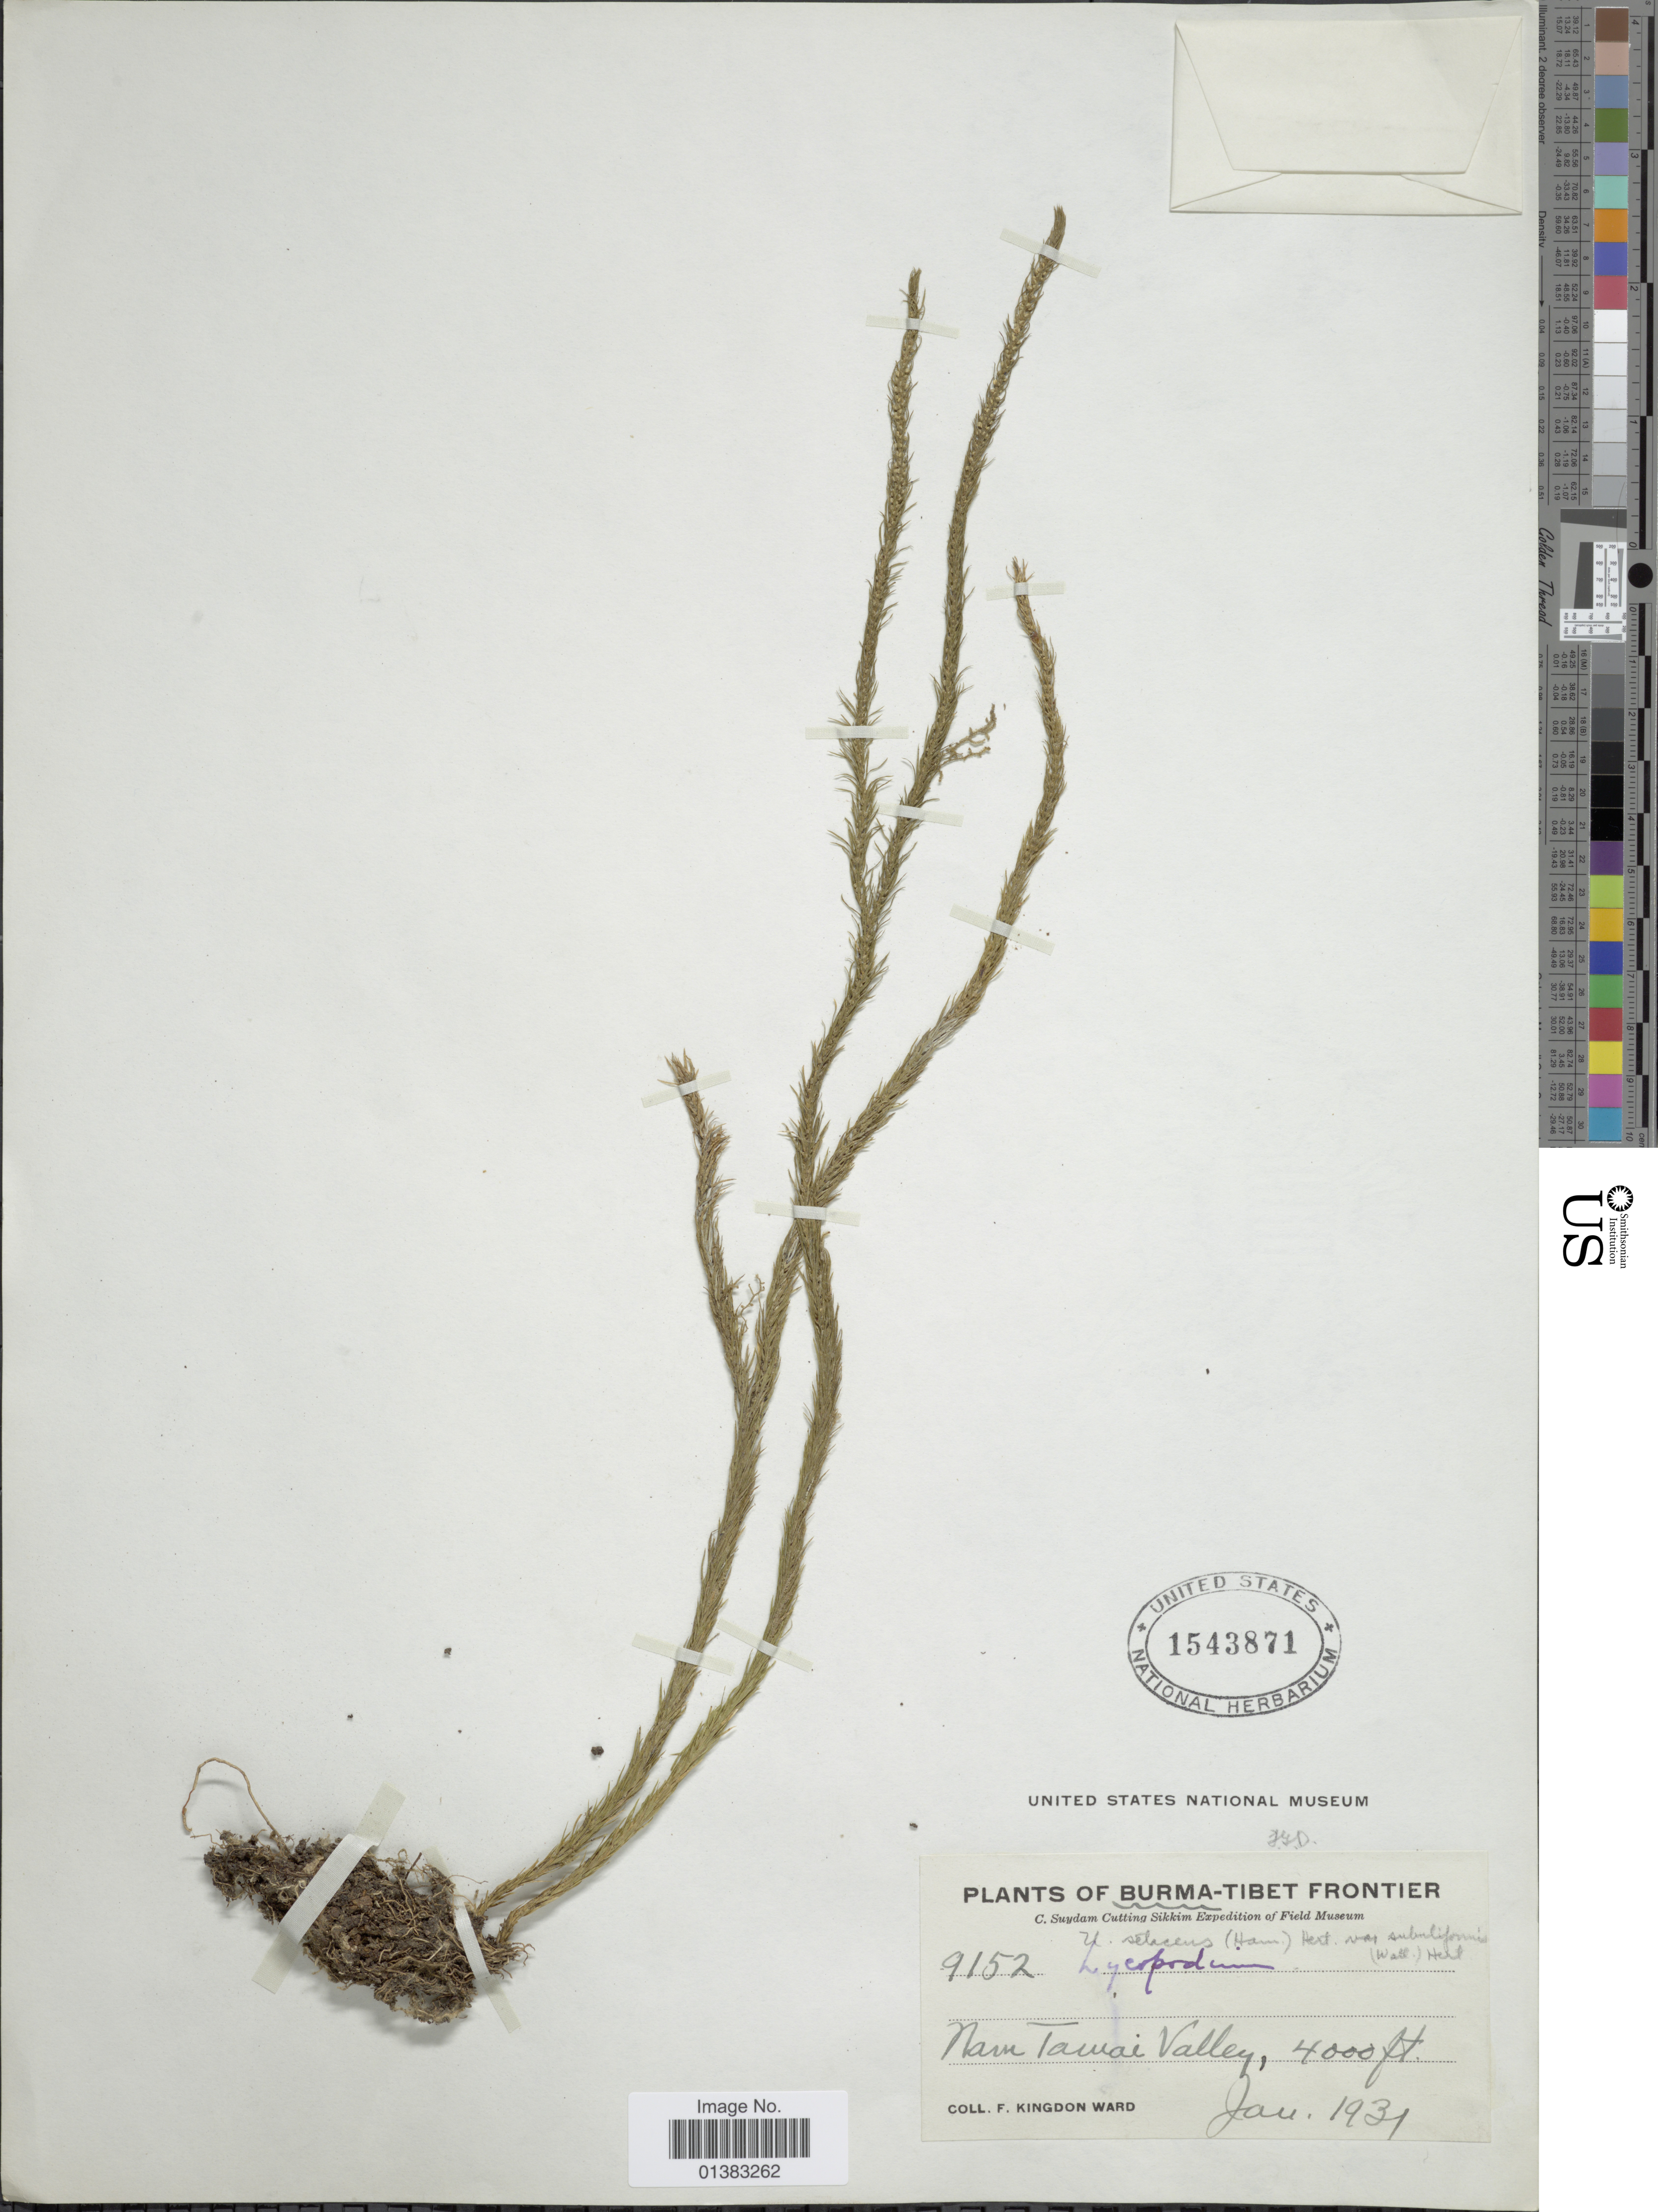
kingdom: Plantae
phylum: Tracheophyta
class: Lycopodiopsida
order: Lycopodiales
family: Lycopodiaceae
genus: Phlegmariurus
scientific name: Phlegmariurus pulcherrimus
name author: (Hook. & Grev.) Á. Löve & D. Löve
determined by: Field, A. R.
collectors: F. Kingdon Ward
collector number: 9152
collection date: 1931-01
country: Myanmar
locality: Tibet Frontier, Nam Tawai Valley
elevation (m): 1219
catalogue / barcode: US 1543871